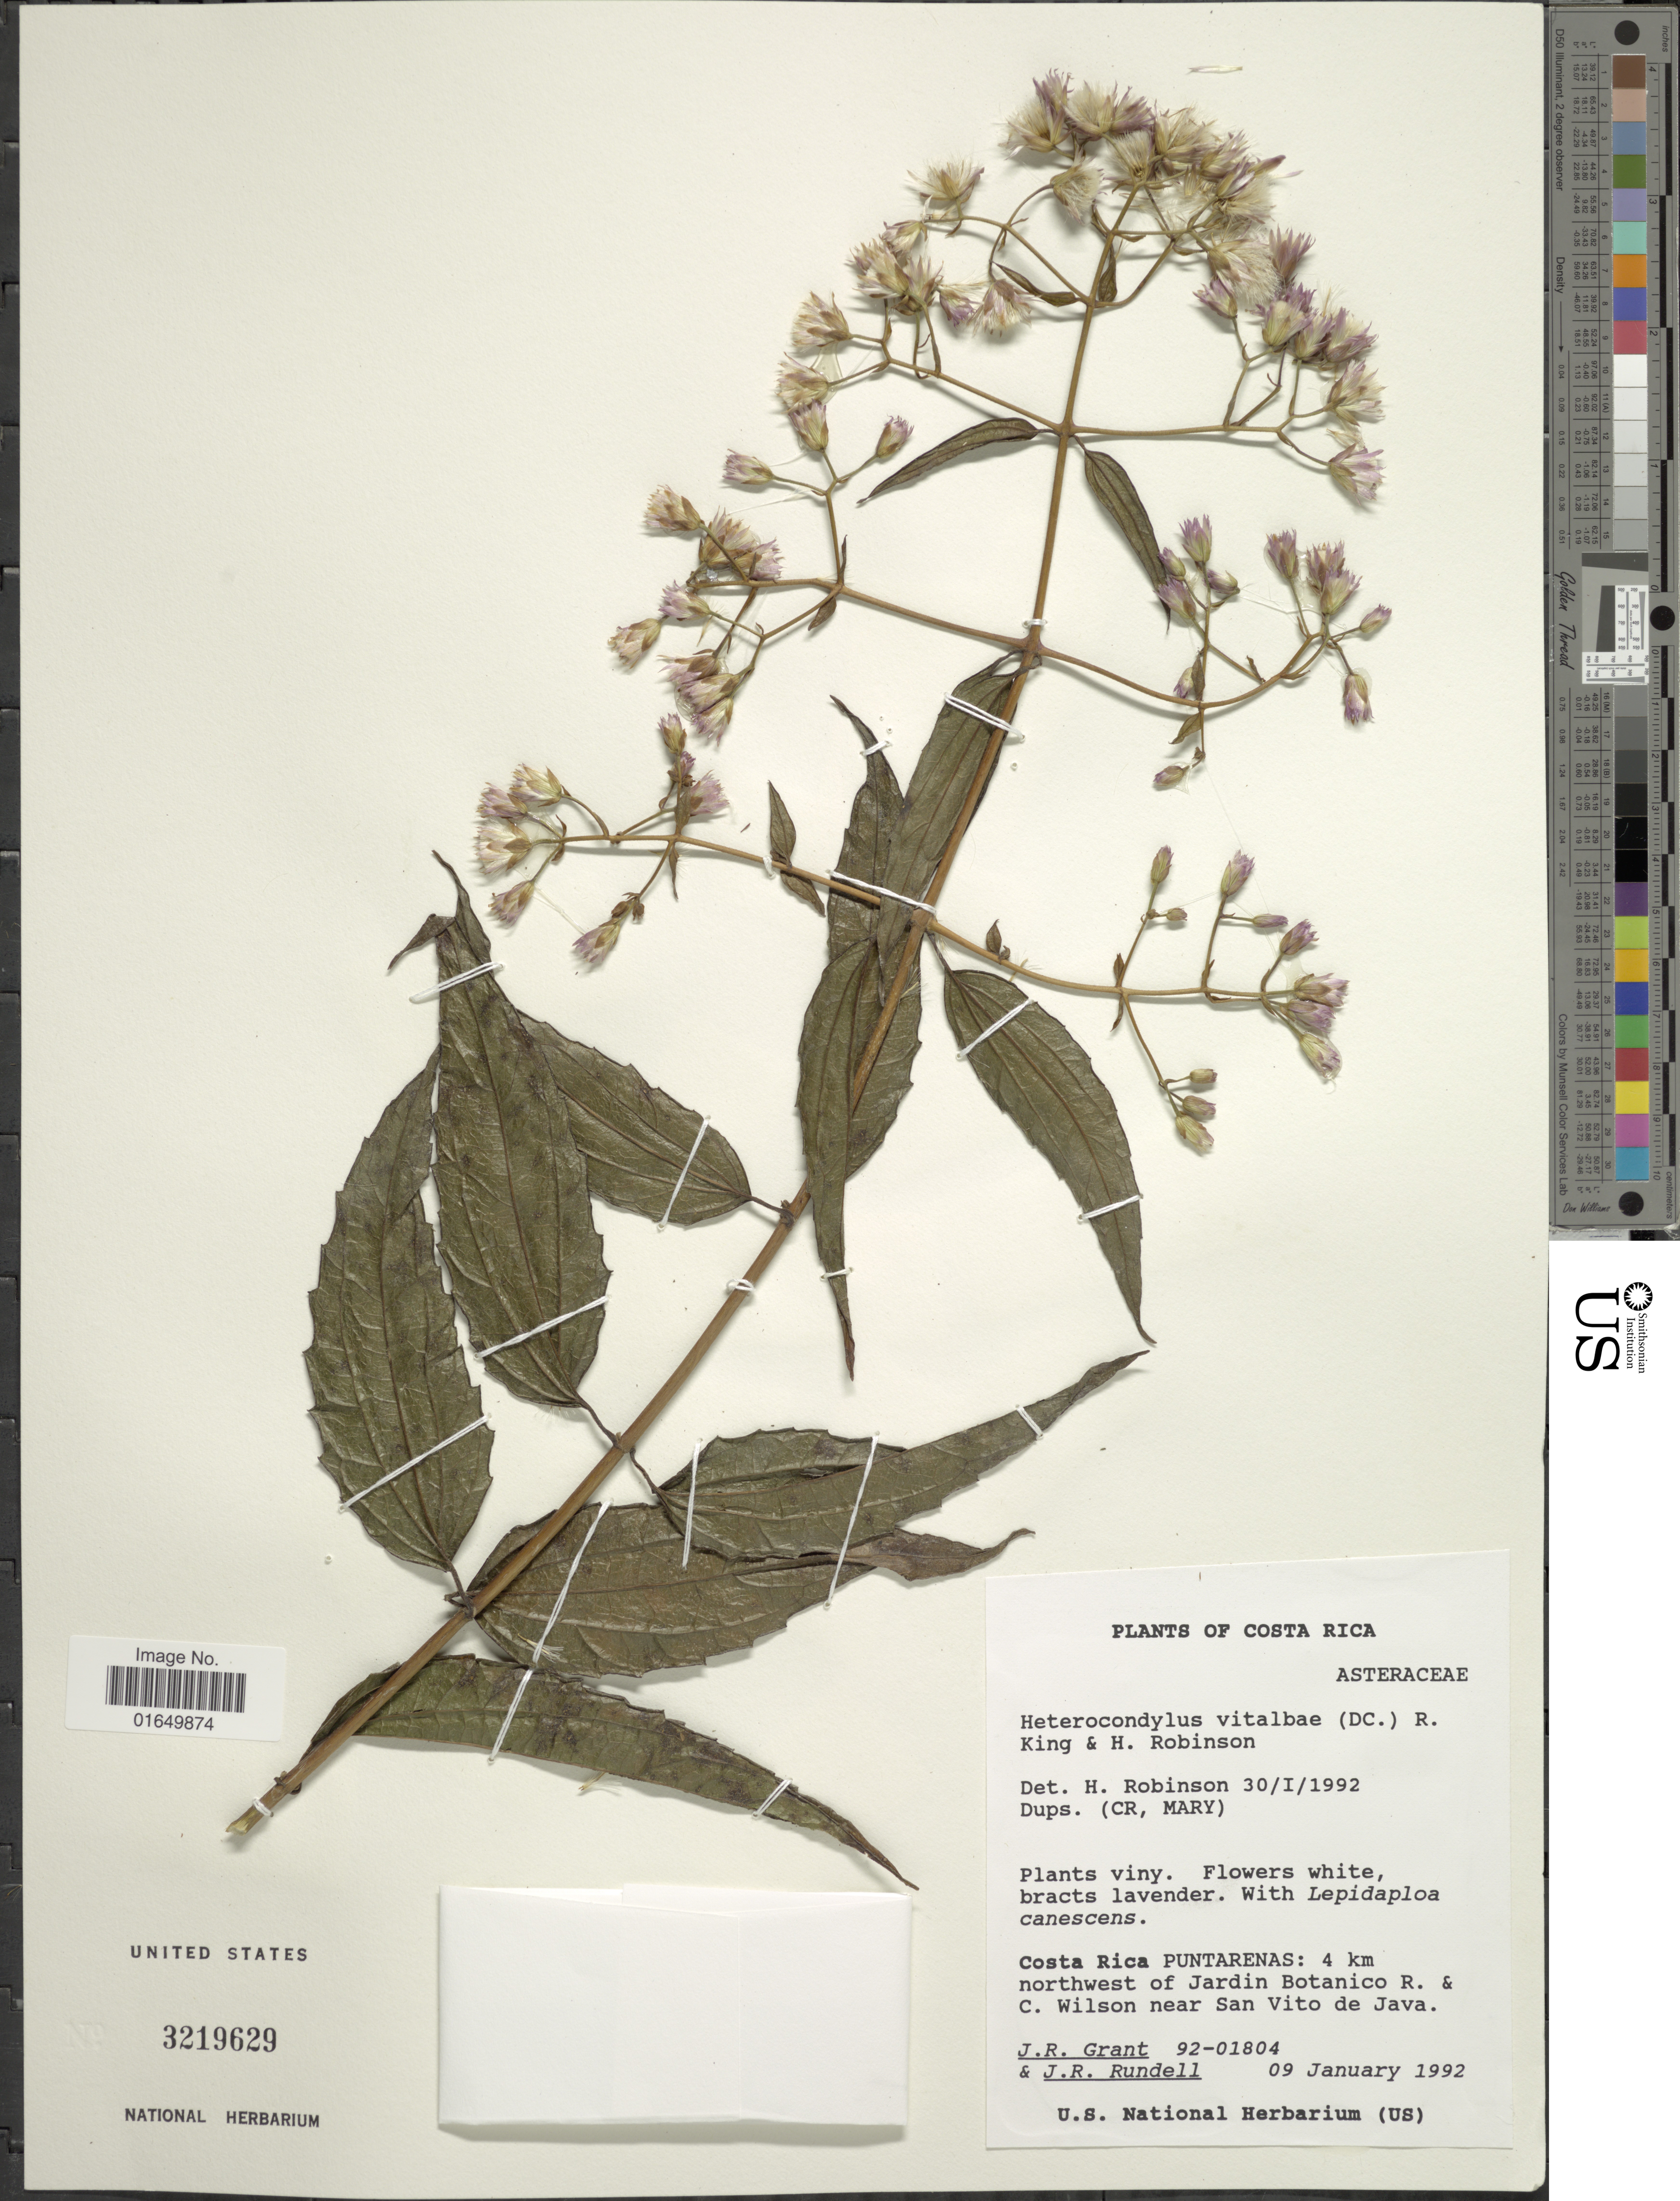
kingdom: Plantae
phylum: Tracheophyta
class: Magnoliopsida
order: Asterales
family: Asteraceae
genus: Heterocondylus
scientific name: Heterocondylus vitalbae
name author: (DC.) R.M. King & H. Rob.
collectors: J. Grant & J. R. Rundell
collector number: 92-01804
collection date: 1992-01-09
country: Costa Rica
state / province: Puntarenas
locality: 4 km northwest of Jardin Botanico R. & C. Wilson near San Vito de Java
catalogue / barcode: US 3219629